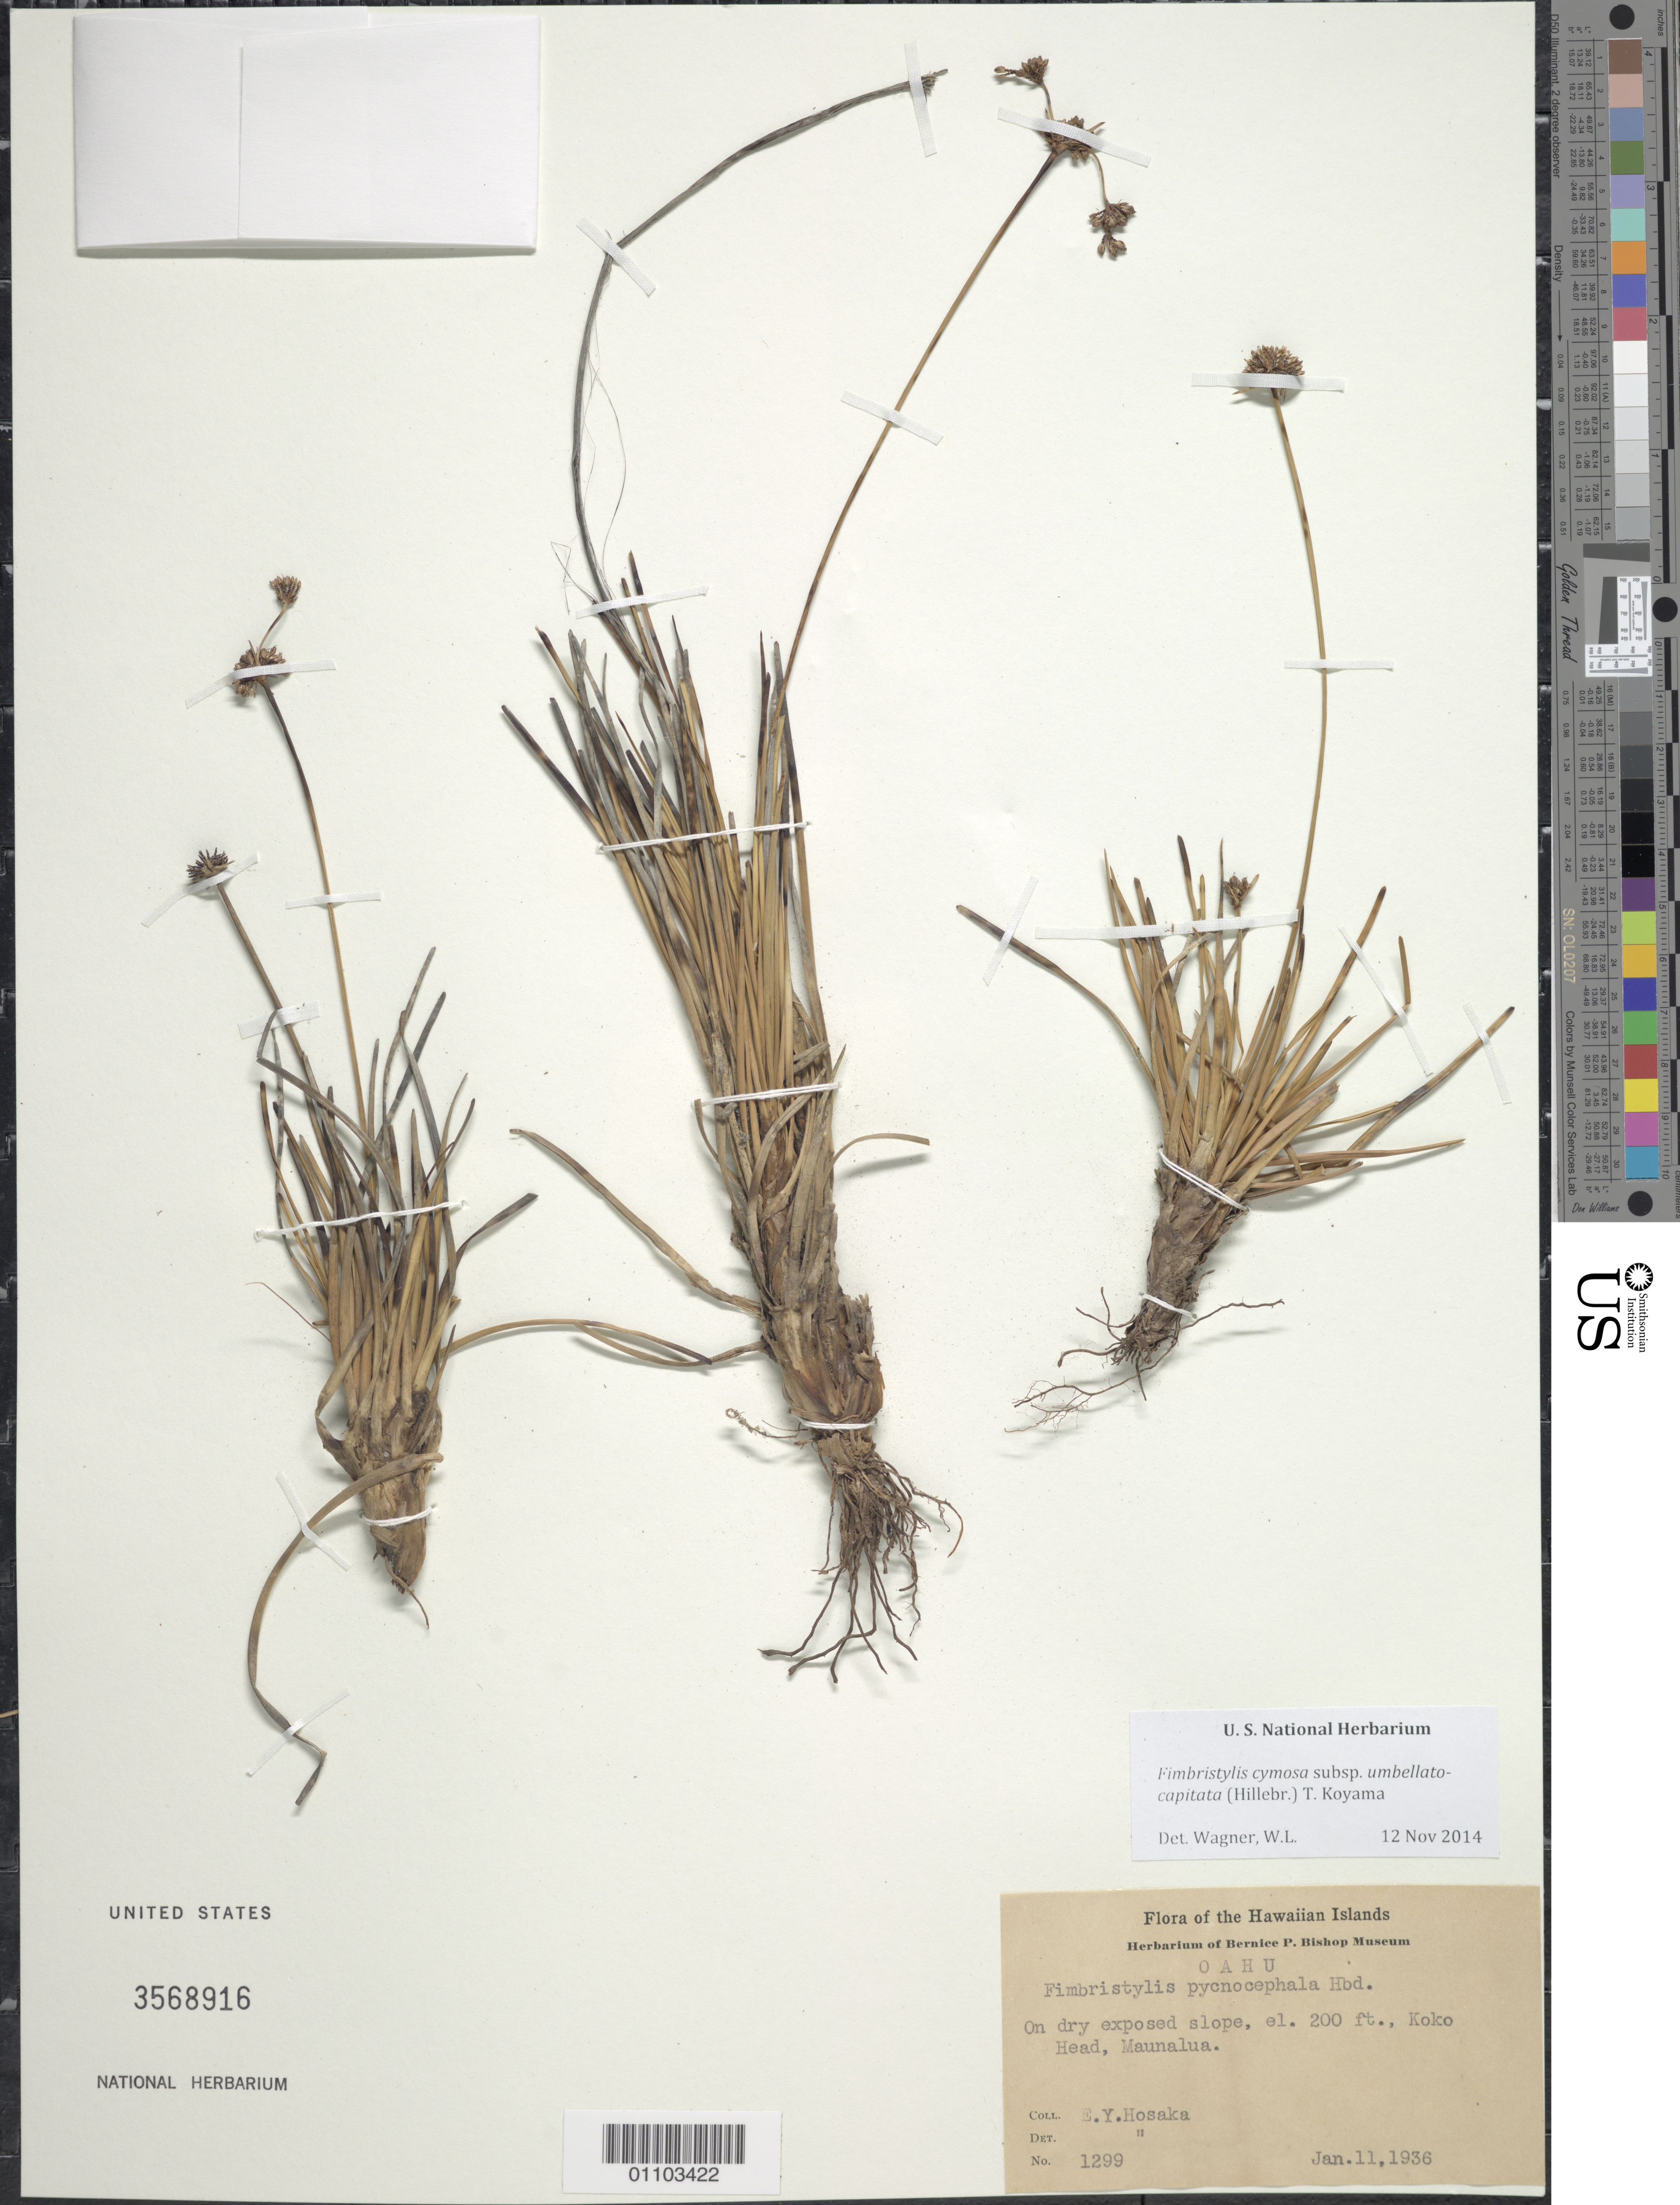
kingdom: Plantae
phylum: Tracheophyta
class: Liliopsida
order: Poales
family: Cyperaceae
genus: Fimbristylis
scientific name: Fimbristylis cymosa subsp. umbellatocapitata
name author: (Hillebr.) T. Koyama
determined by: Wagner, W. L., (BOT), Smithsonian Institution - National Museum of Natural History (UNITED STATES)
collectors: E. Y. Hosaka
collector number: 1299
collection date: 1936-01-11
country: United States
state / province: Hawaii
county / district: Honolulu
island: Oahu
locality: Koko Head, Maunalua.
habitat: Dry exposed slope.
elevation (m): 61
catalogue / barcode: US 3568916